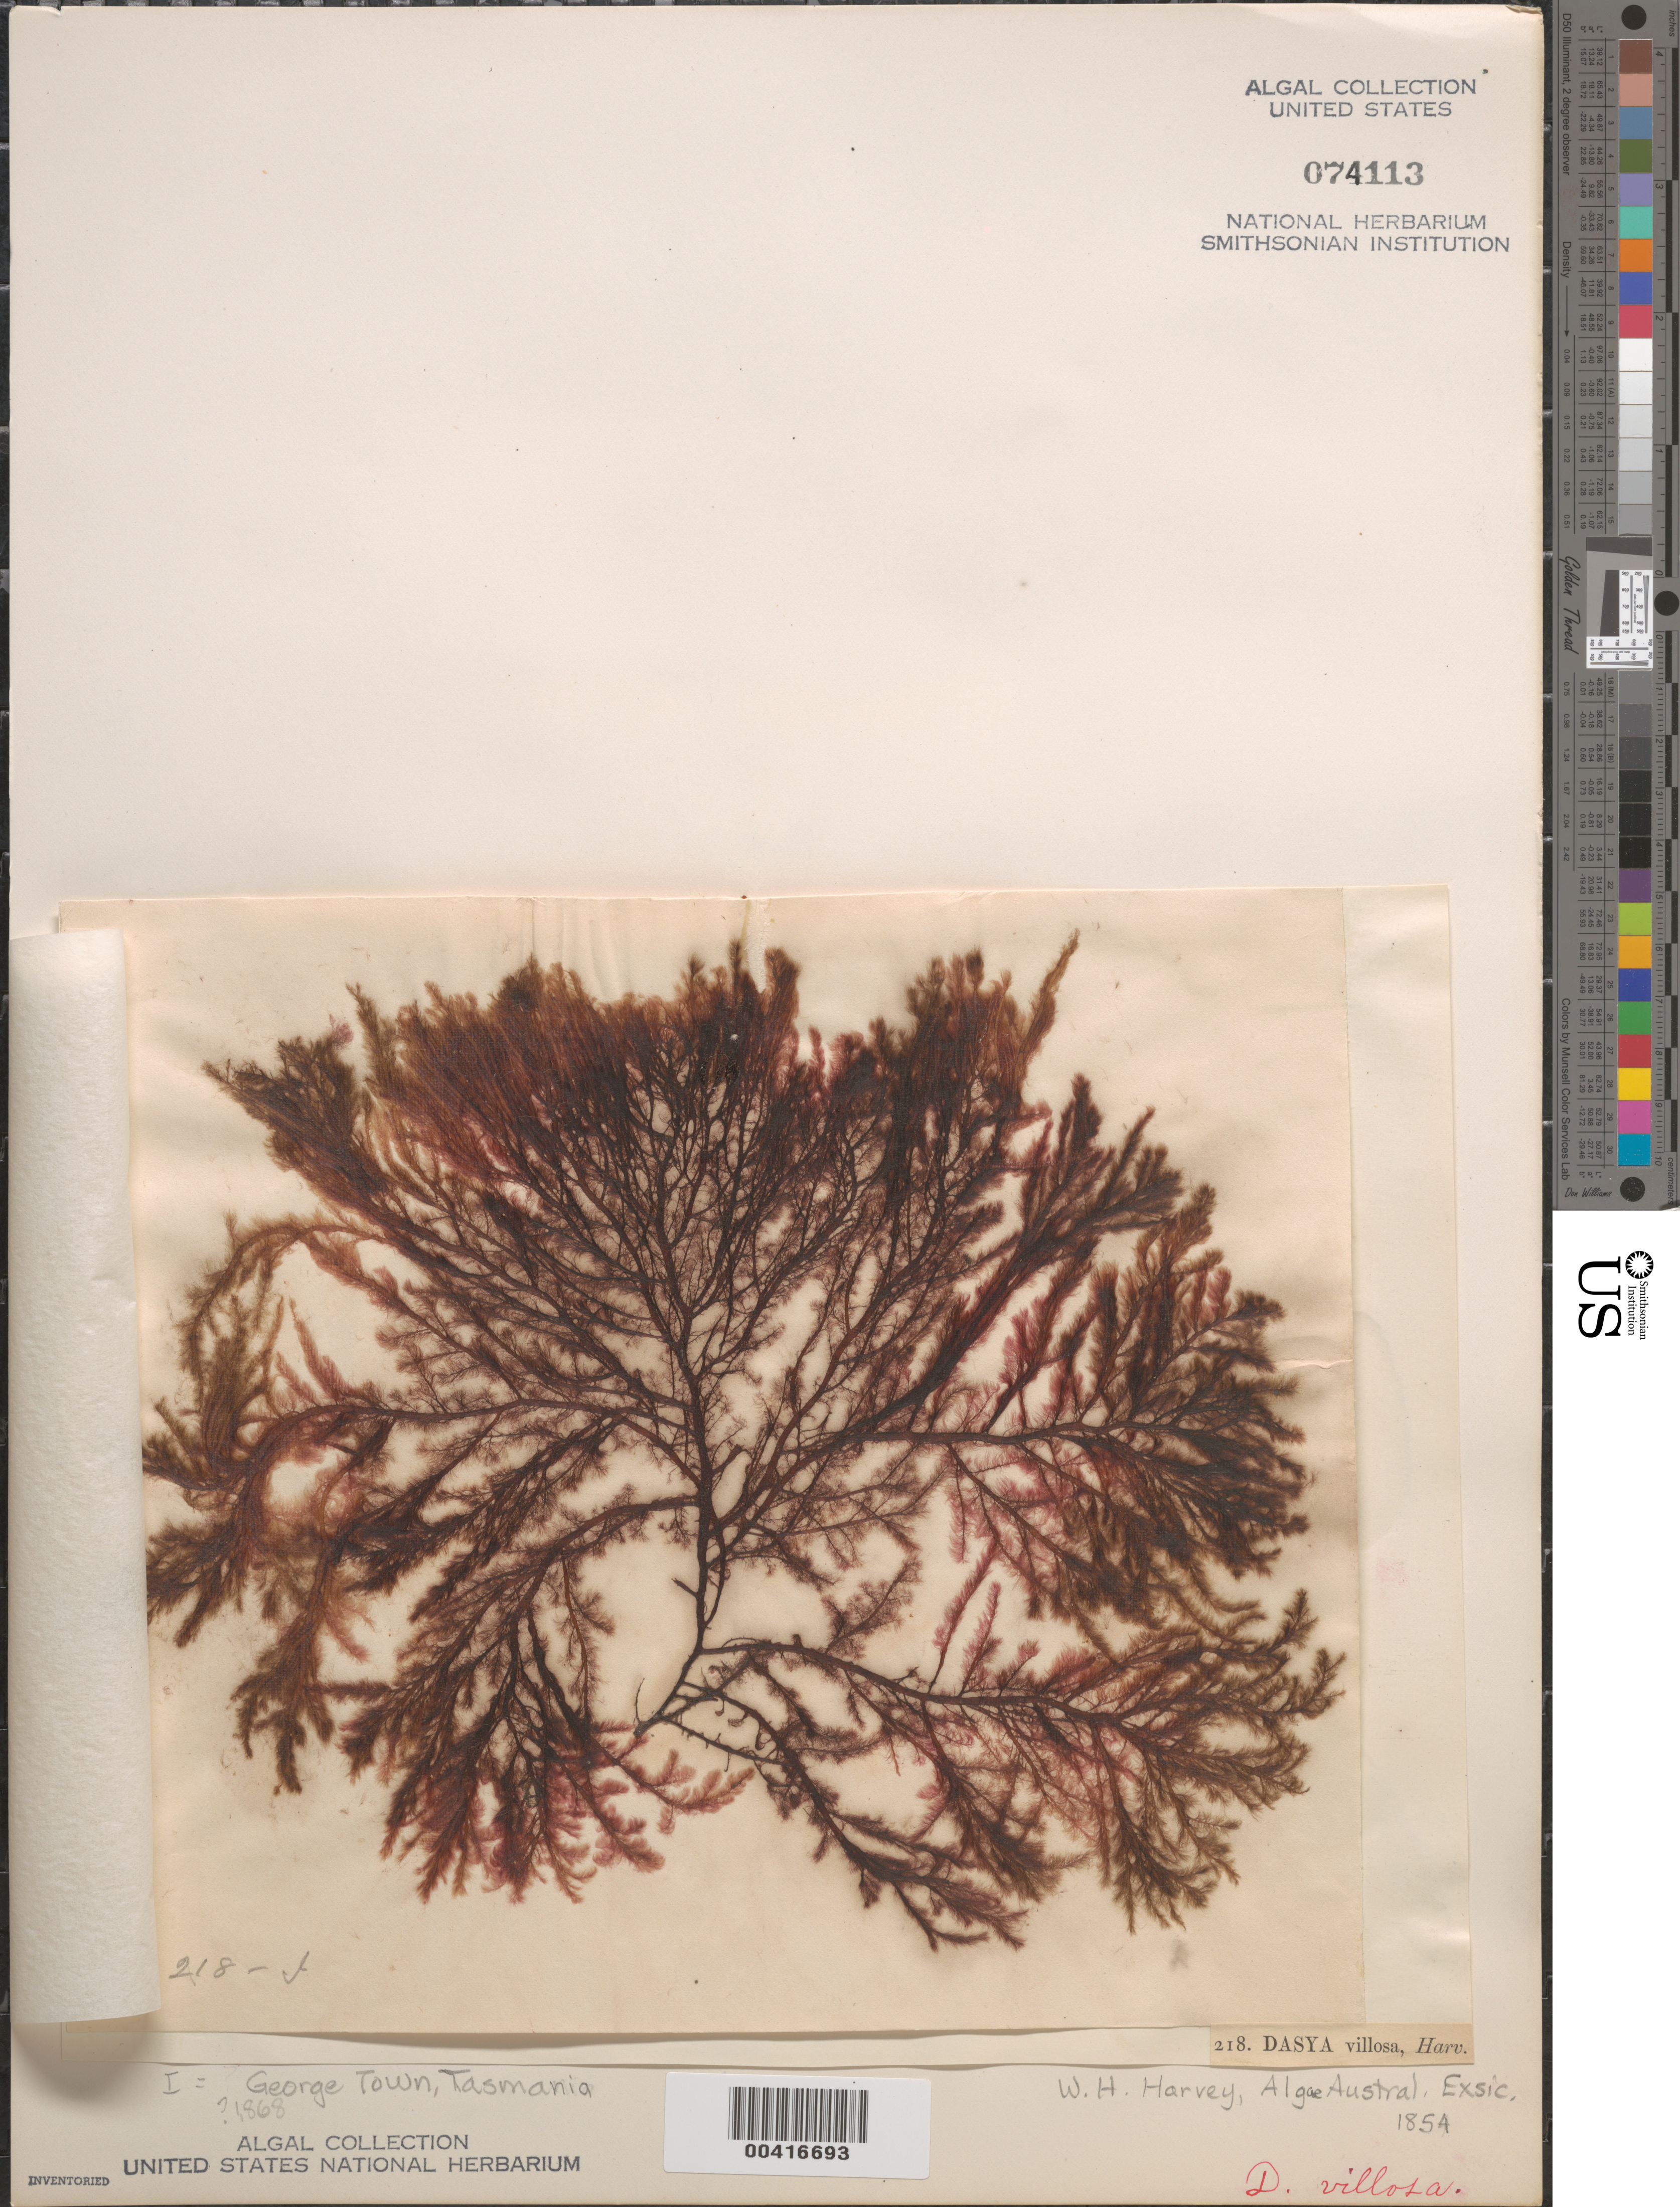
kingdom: Plantae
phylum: Rhodophyta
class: Florideophyceae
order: Ceramiales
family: Dasyaceae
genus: Dasya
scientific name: Dasya villosa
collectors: W. Harvey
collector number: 218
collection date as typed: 1868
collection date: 1868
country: Australia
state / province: Tasmania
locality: George Town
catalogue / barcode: US 74113